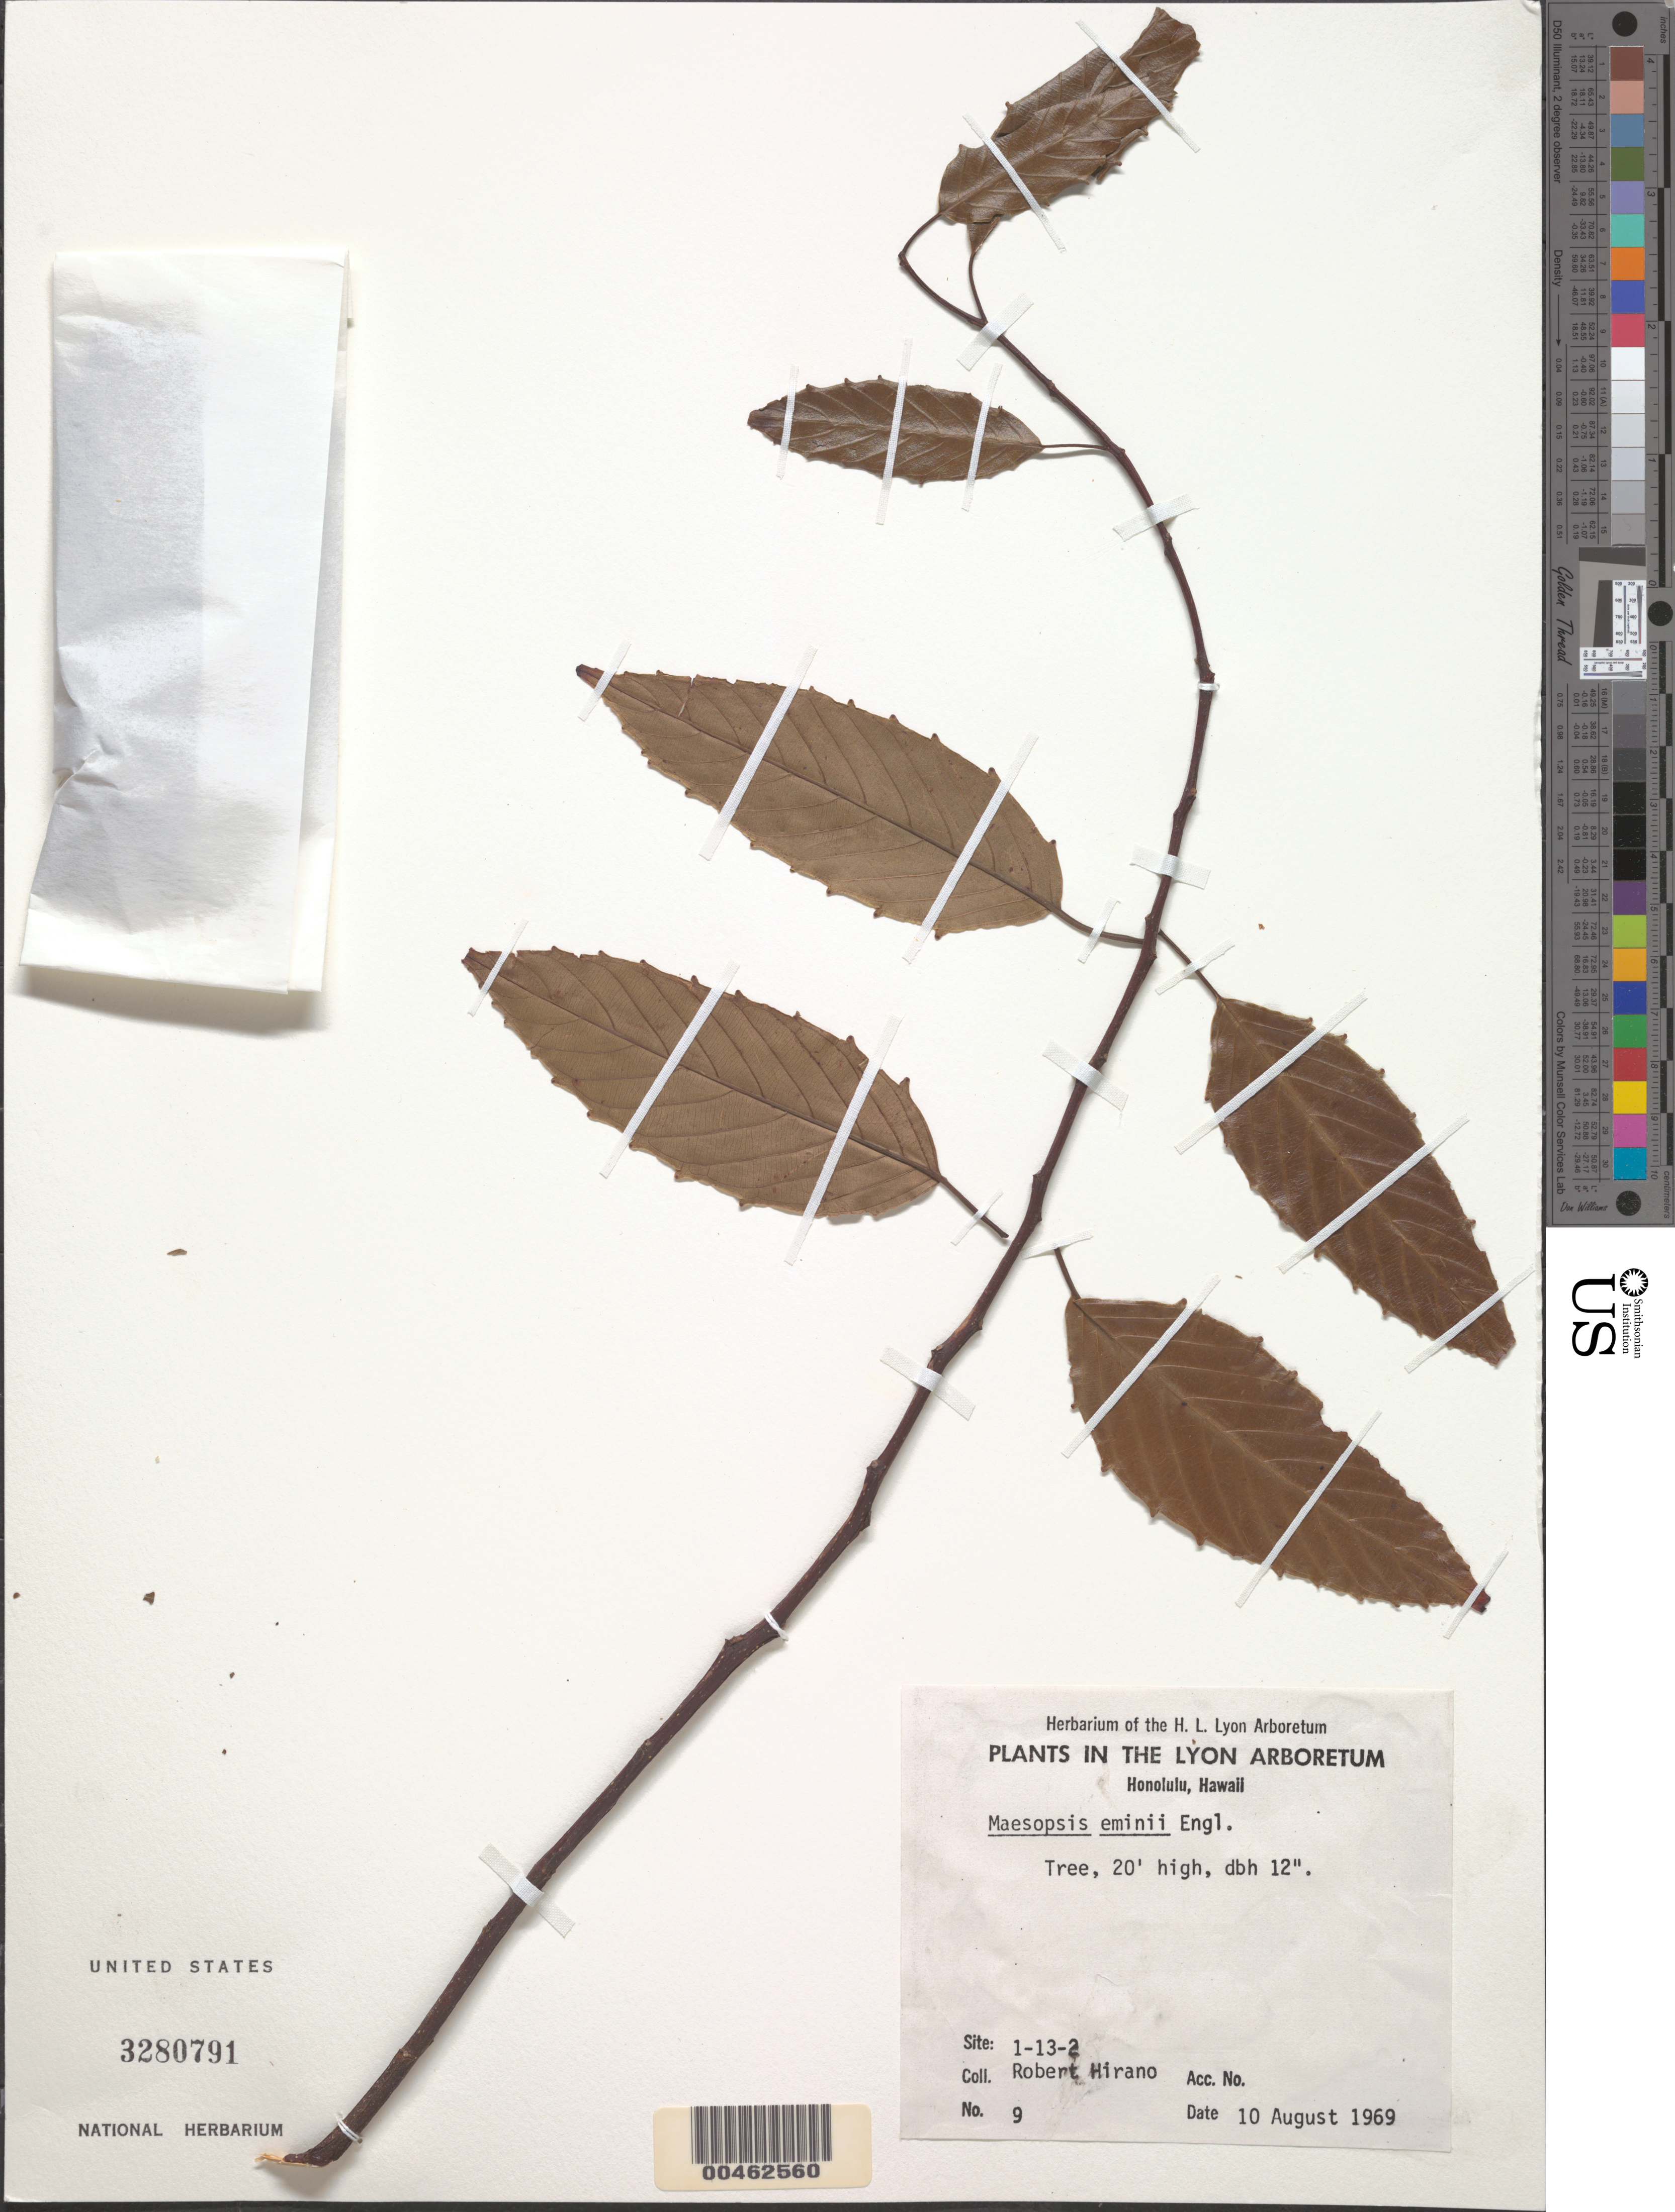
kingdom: Plantae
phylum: Tracheophyta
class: Magnoliopsida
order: Rosales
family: Rhamnaceae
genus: Maesopsis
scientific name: Maesopsis eminii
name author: Engl.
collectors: R. Hirano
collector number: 9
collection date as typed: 10 Aug 1969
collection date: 1969-08-10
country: United States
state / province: Hawaii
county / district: Honolulu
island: Oahu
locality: Honolulu, site 1-13-2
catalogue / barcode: US 3280791